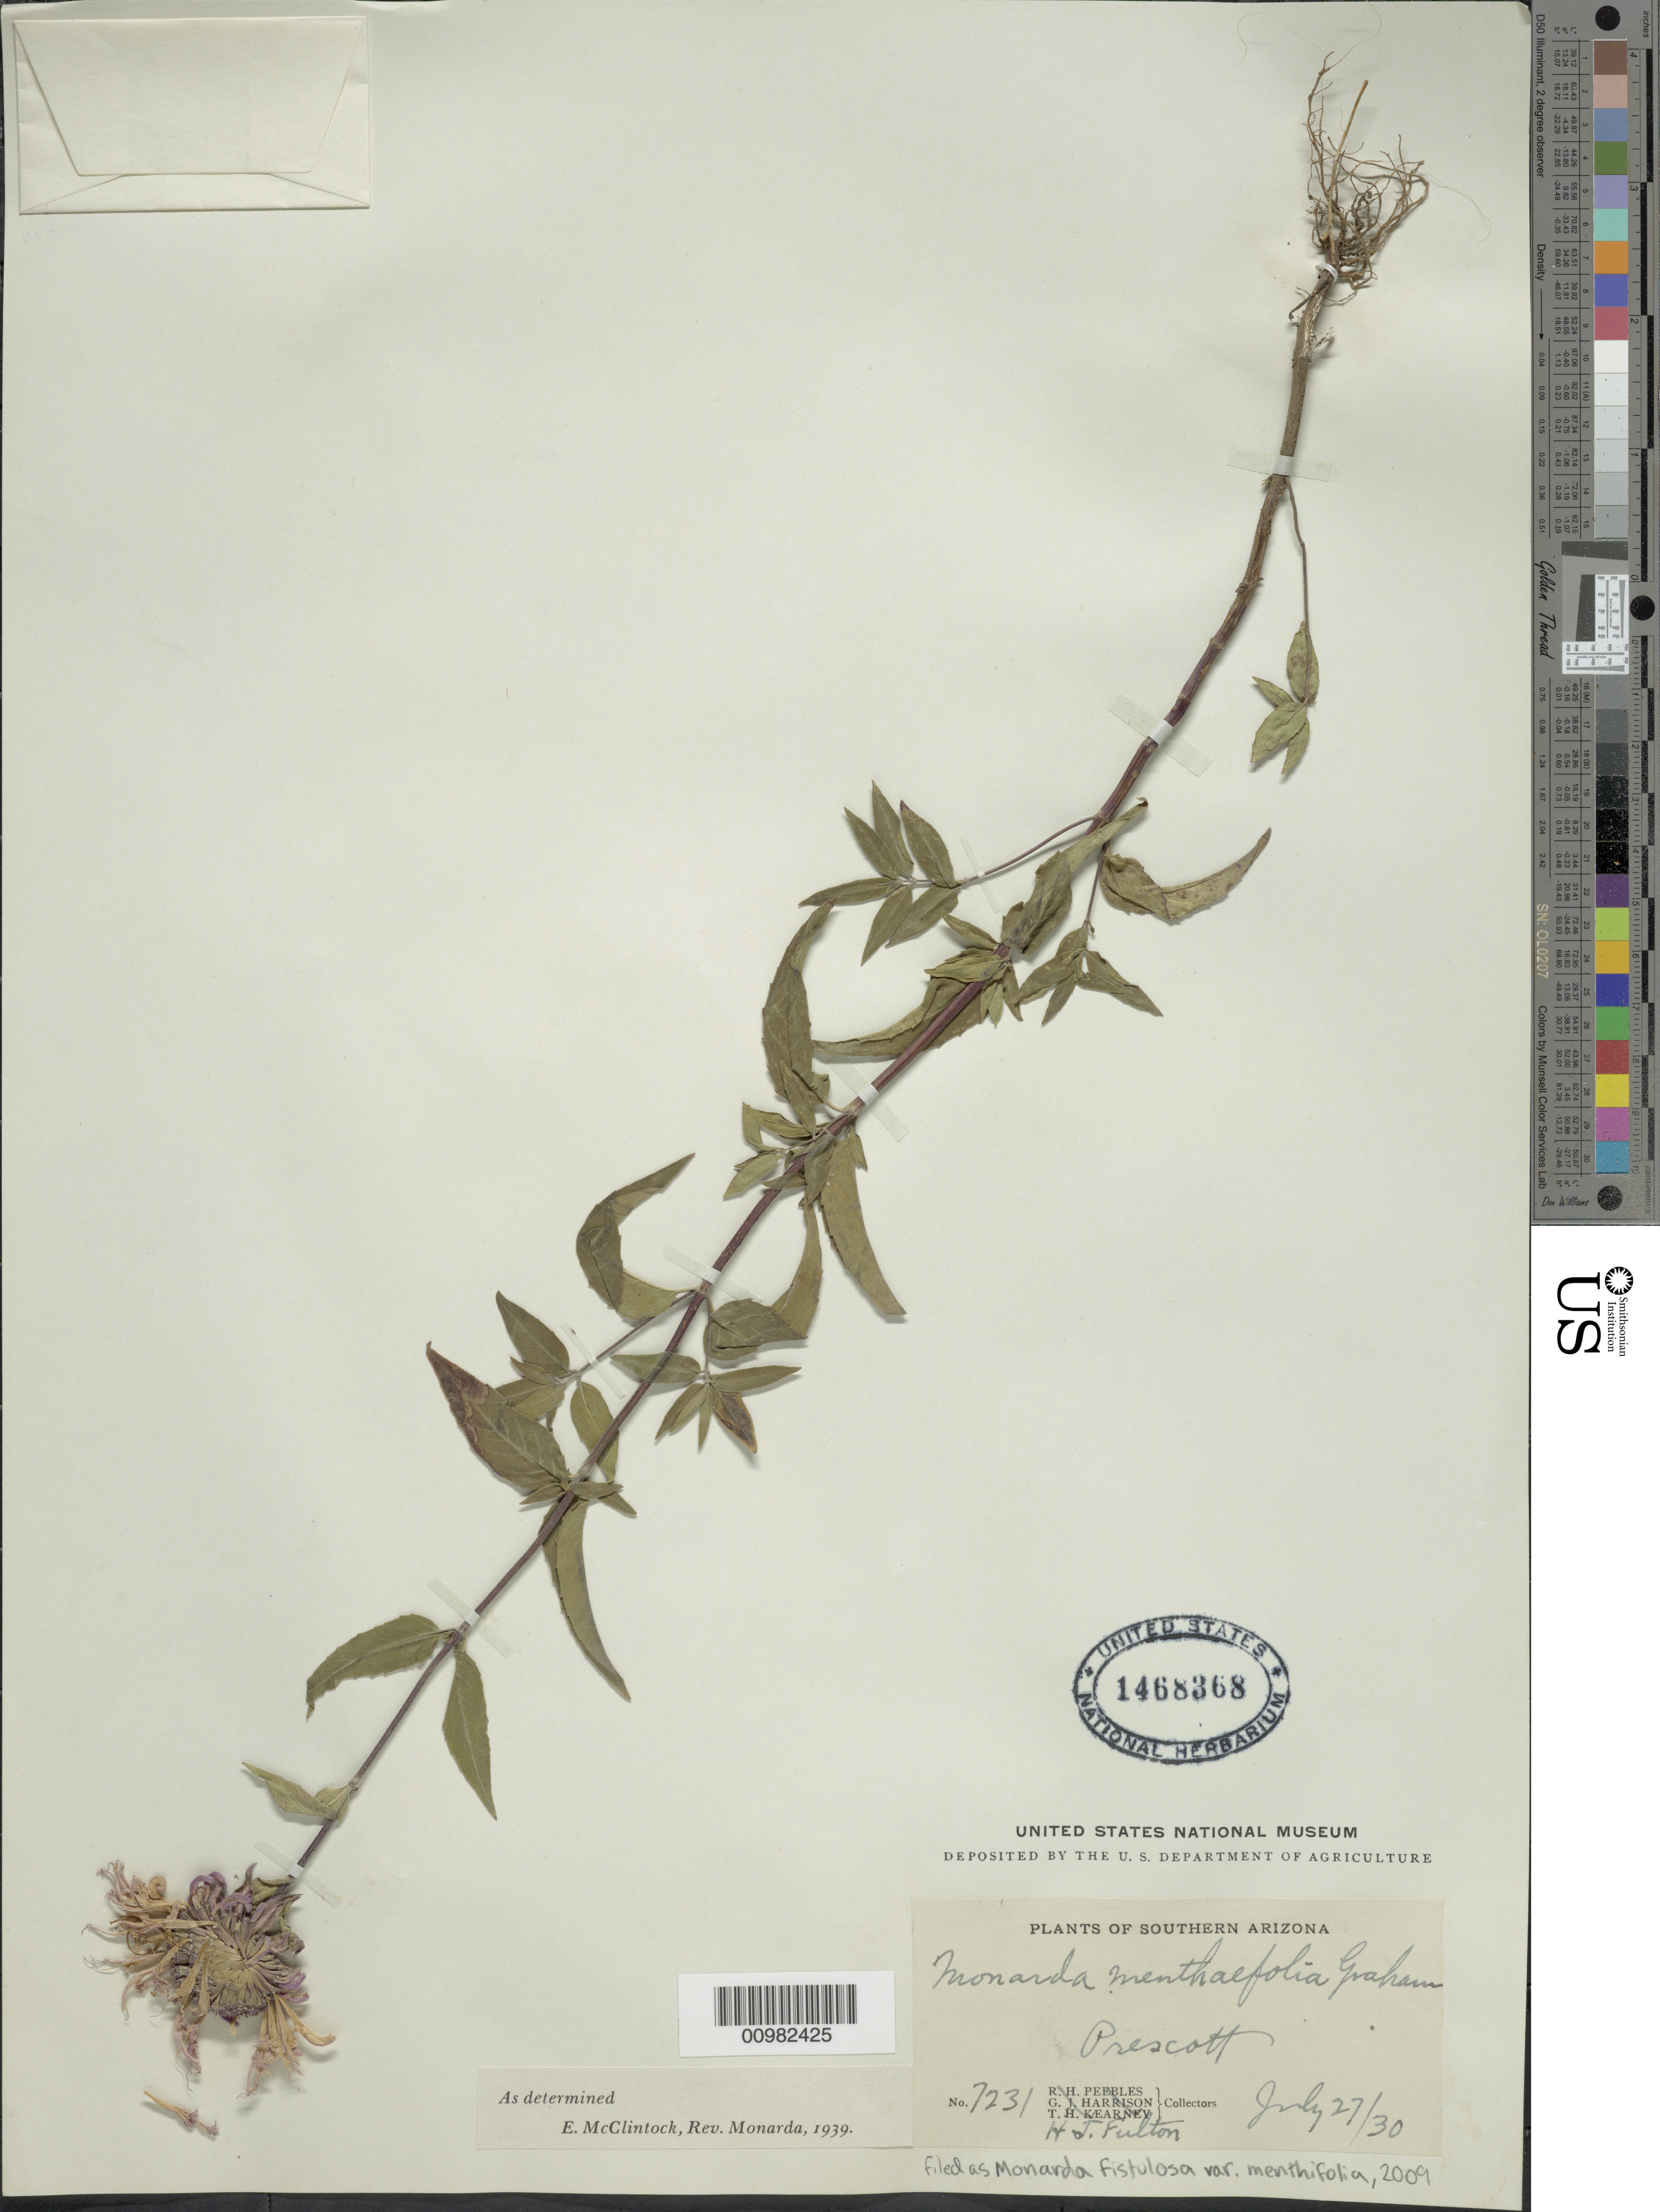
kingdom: Plantae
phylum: Tracheophyta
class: Magnoliopsida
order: Lamiales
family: Lamiaceae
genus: Monarda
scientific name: Monarda fistulosa var. menthifolia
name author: (Graham) Fernald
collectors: H. Fulton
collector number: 7231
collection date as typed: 27 Jul 1930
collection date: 1930-07-27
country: United States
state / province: Arizona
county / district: Yavapai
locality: Prescott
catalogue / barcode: US 1468368